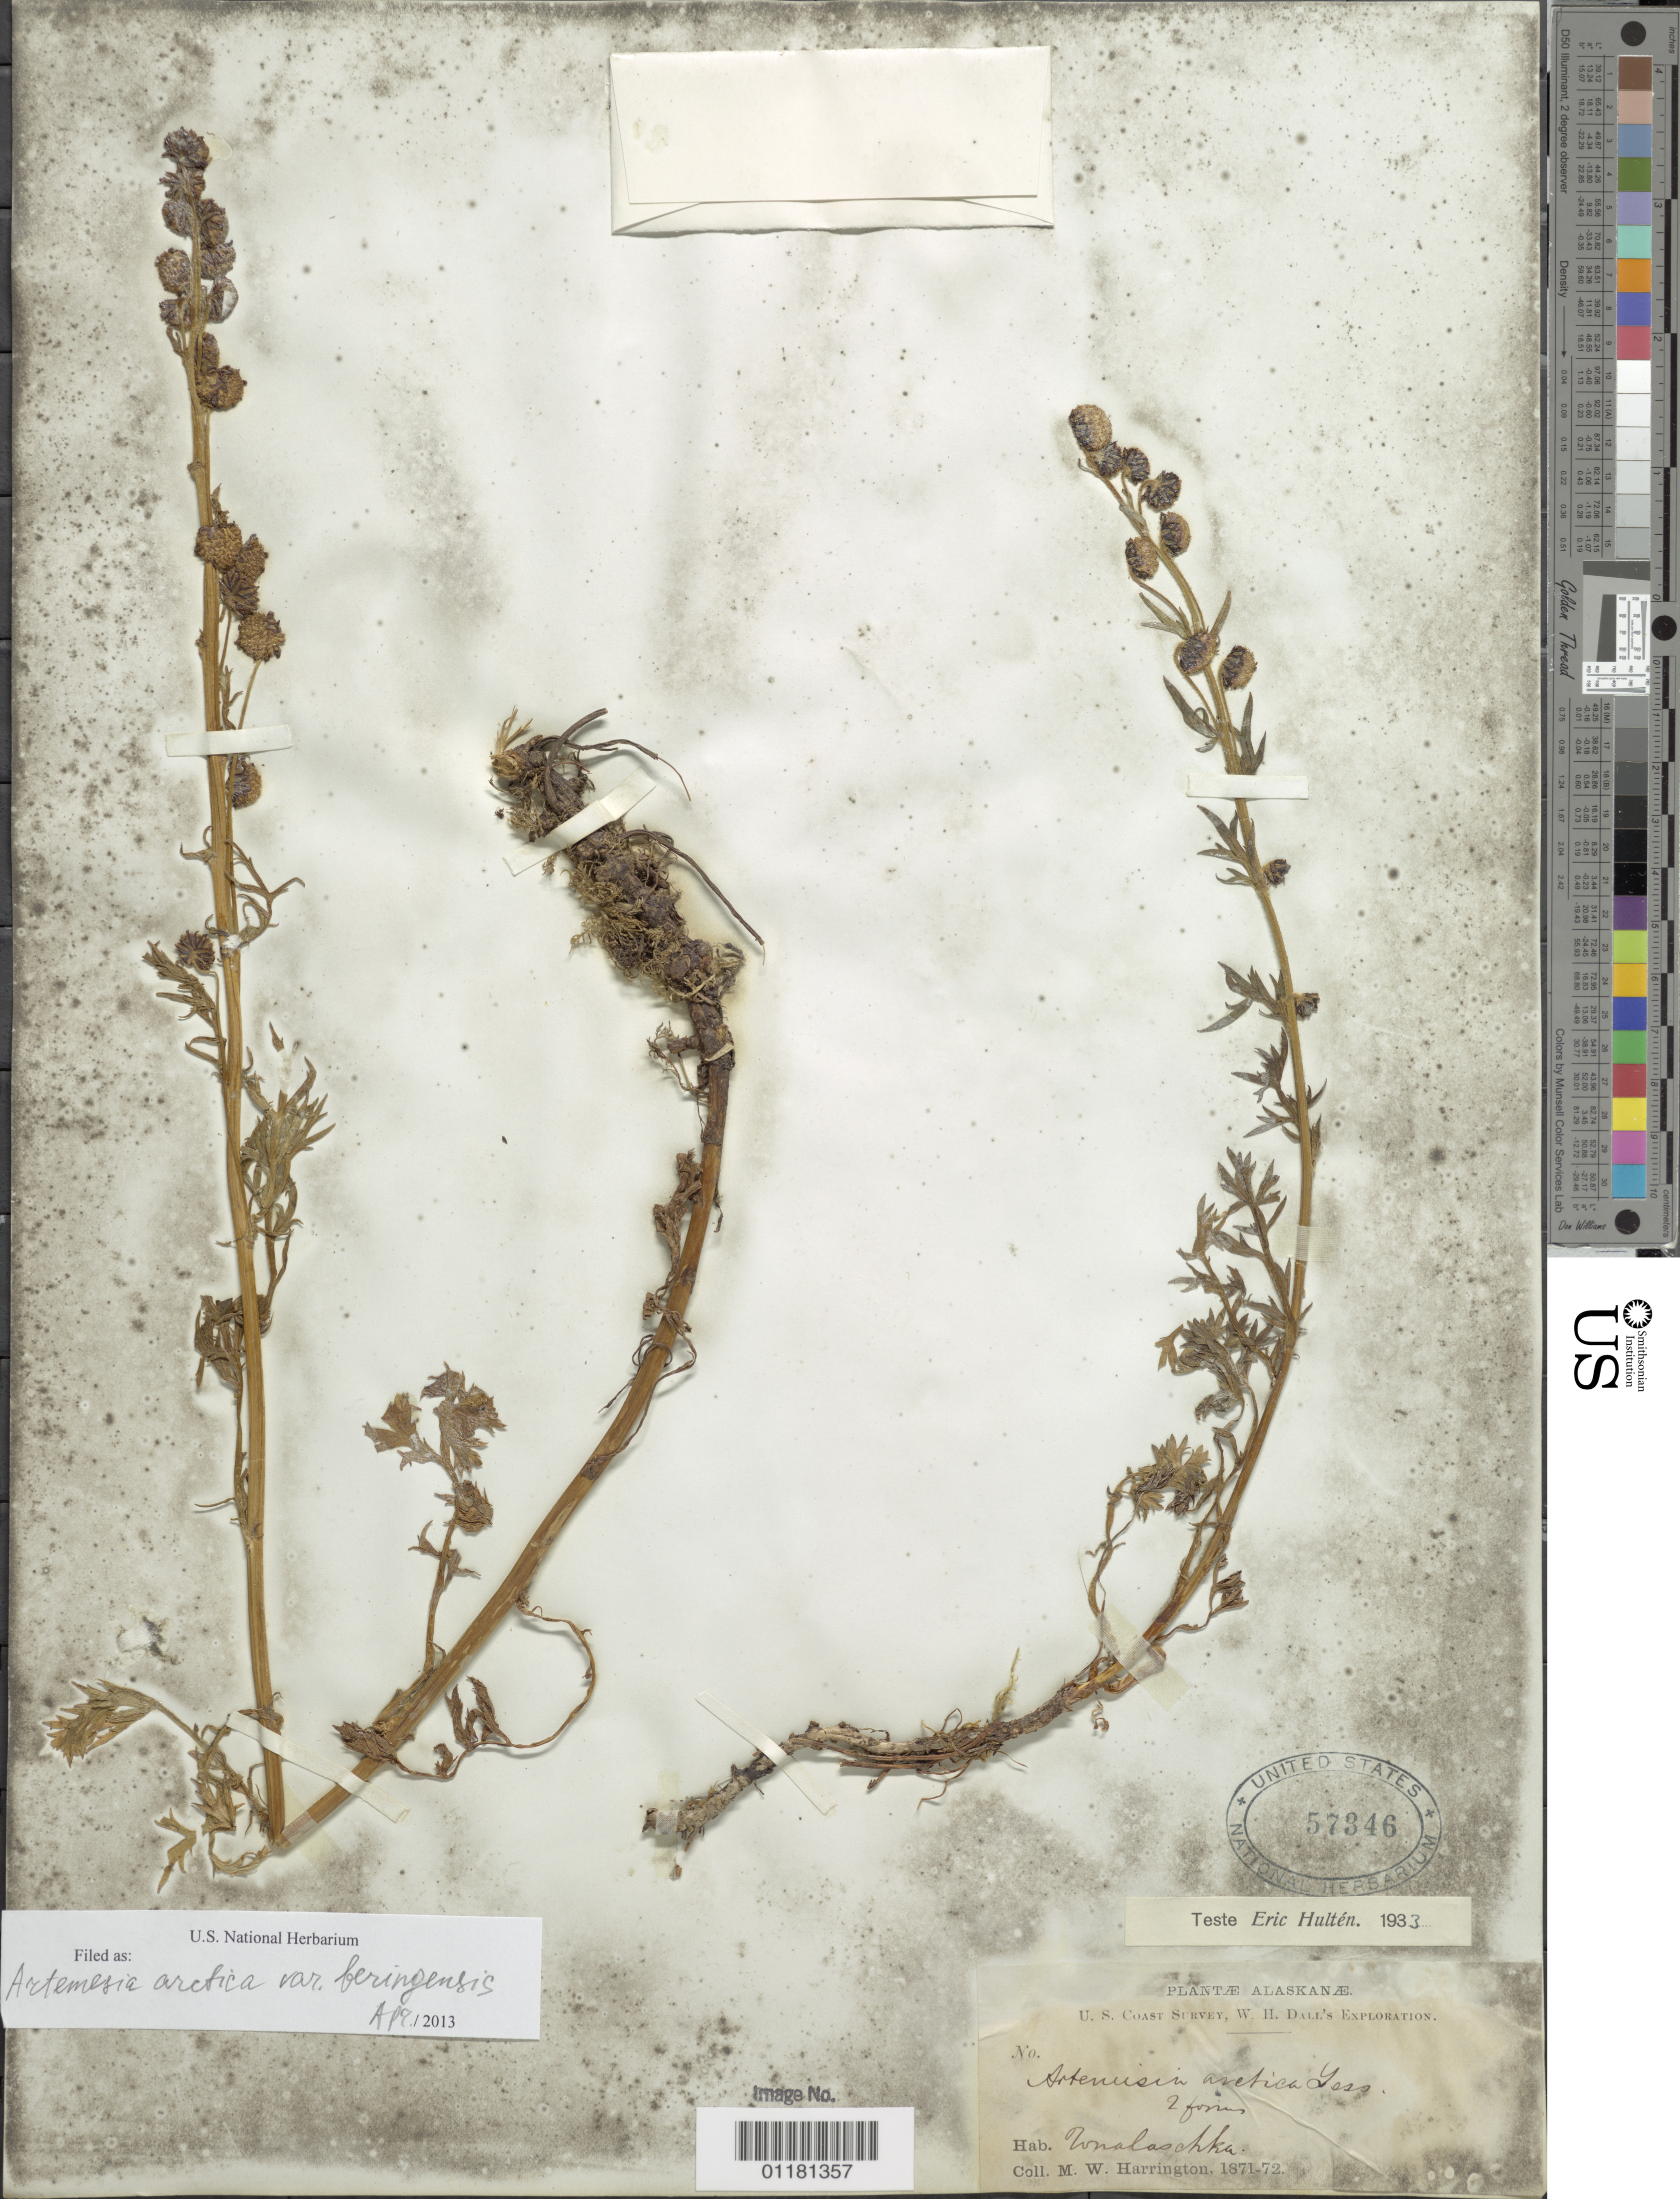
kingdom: Plantae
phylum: Tracheophyta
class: Magnoliopsida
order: Asterales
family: Asteraceae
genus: Artemisia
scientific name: Artemisia arctica var. beringensis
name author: Hultén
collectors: M. W. Harrington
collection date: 1871/1872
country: United States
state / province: Alaska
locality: Unalaska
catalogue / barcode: US 57346